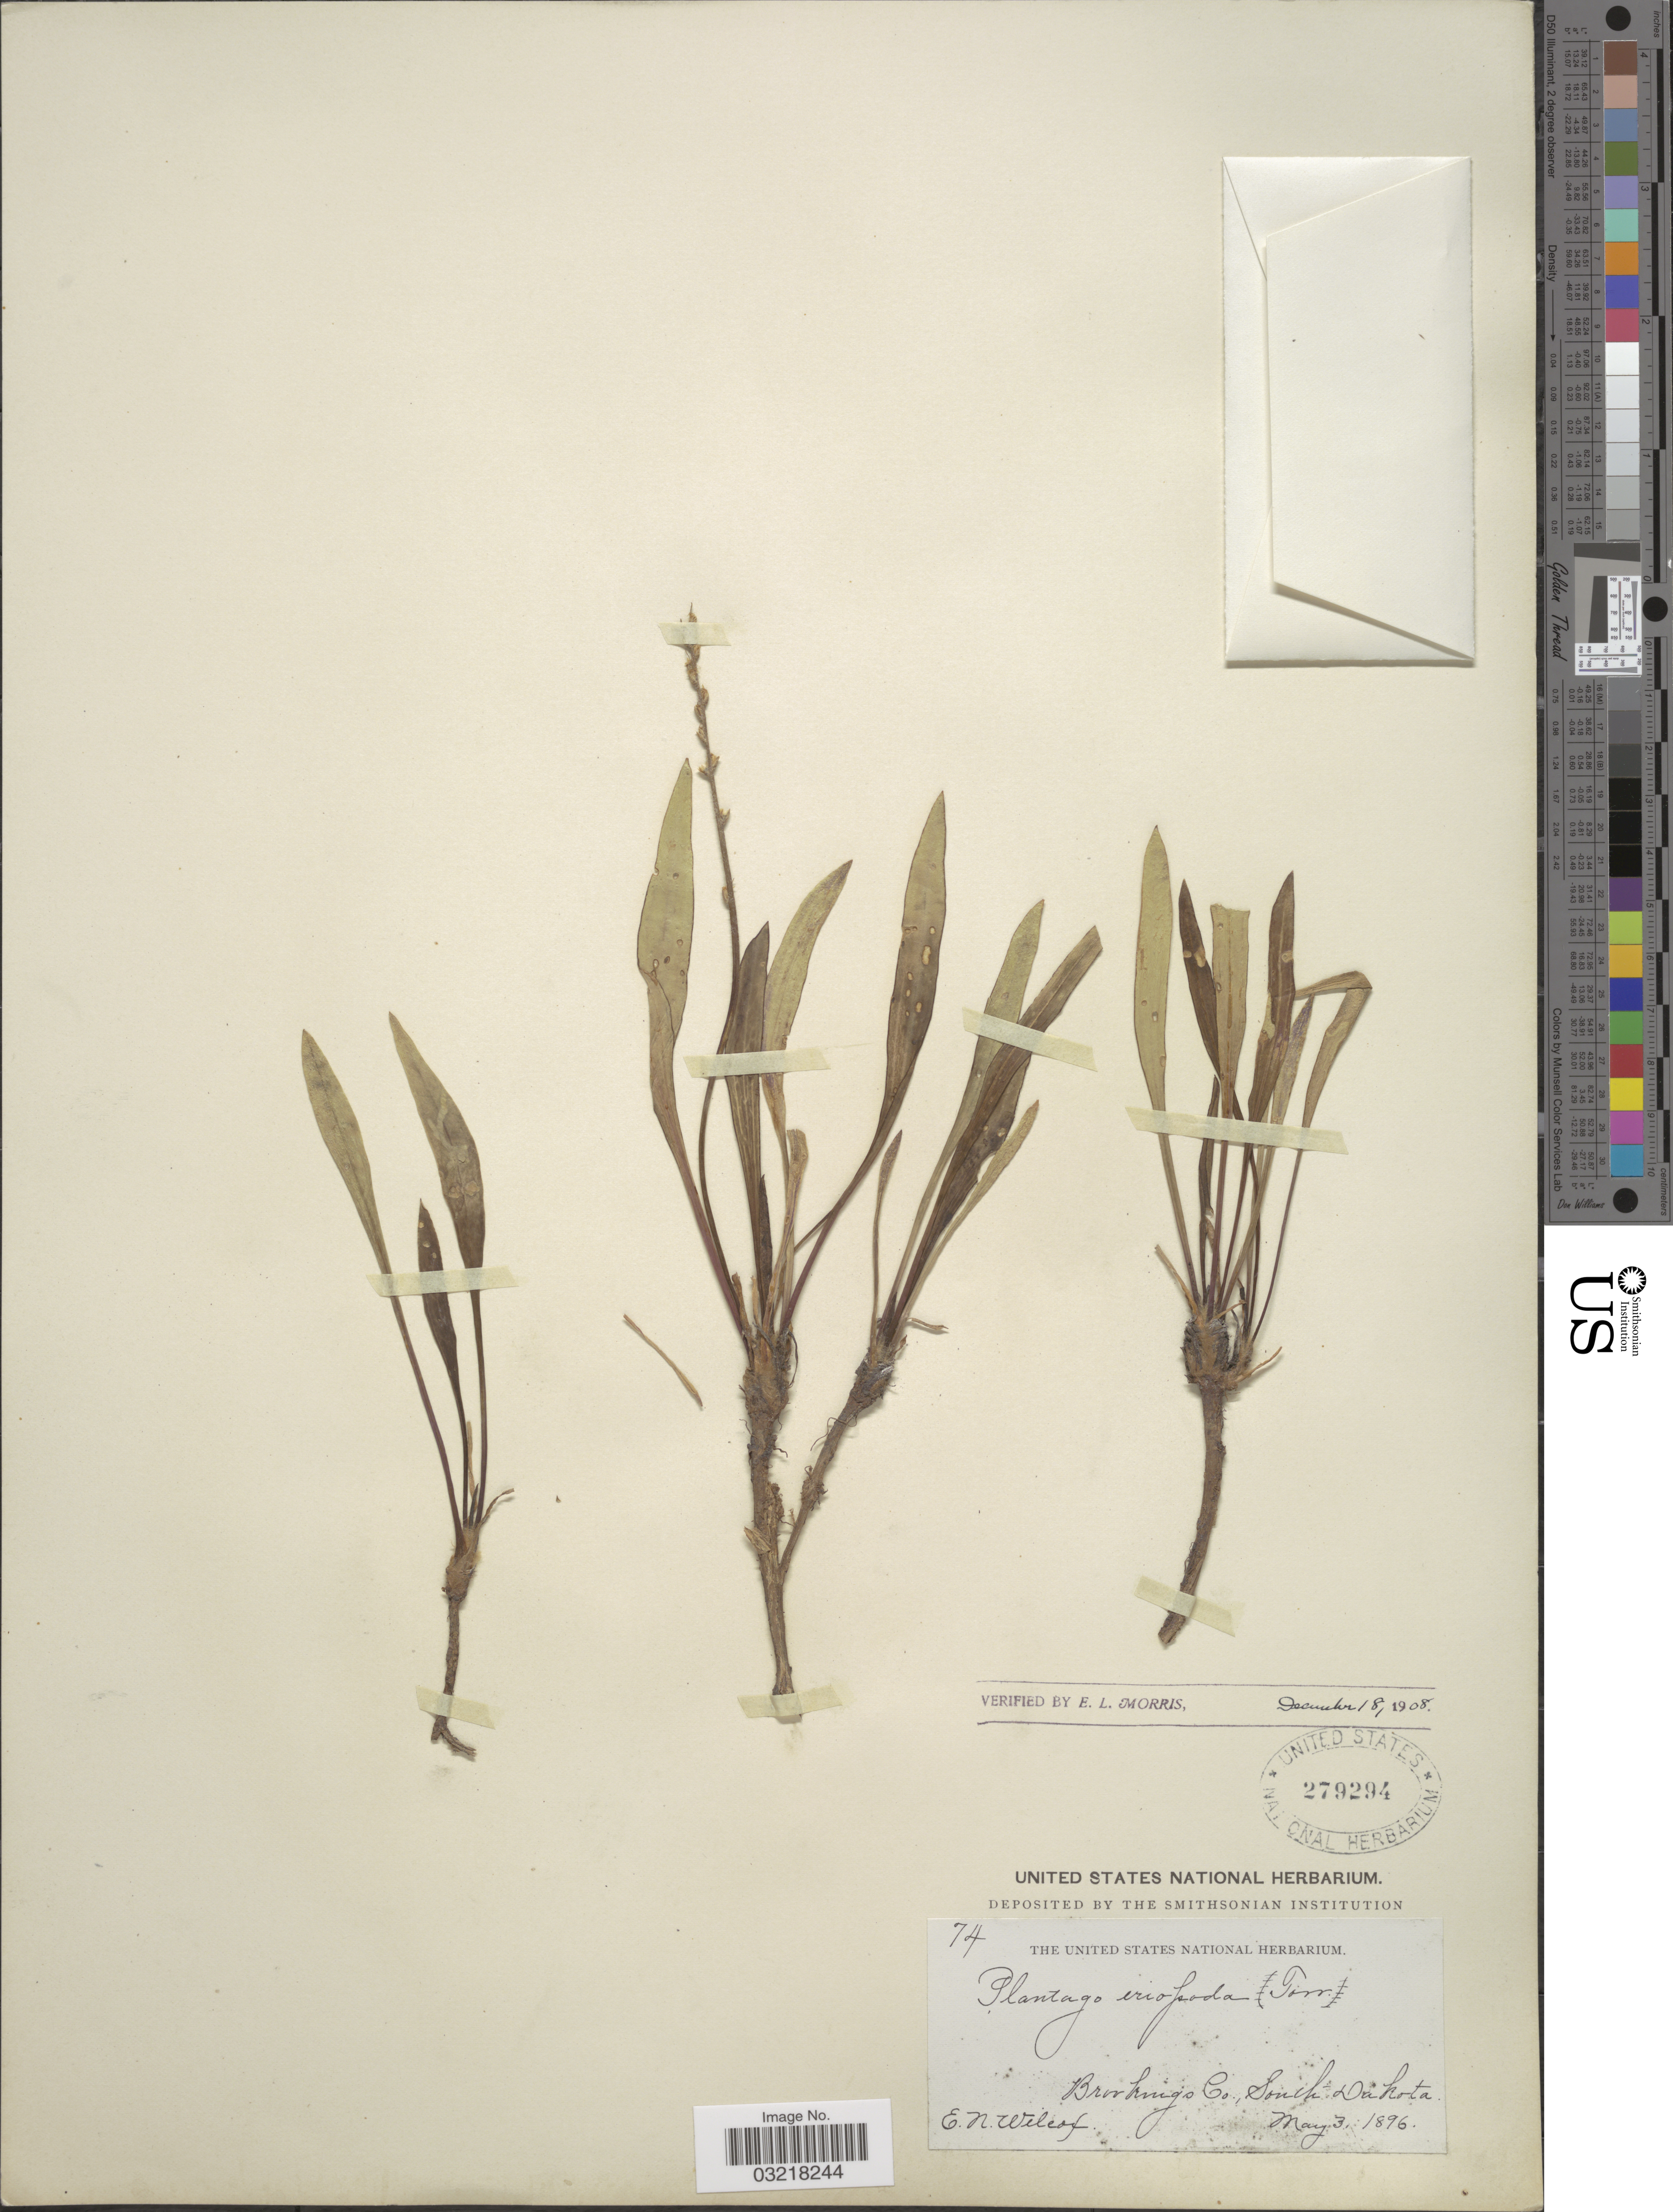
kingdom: Plantae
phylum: Tracheophyta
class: Magnoliopsida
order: Lamiales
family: Plantaginaceae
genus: Plantago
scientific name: Plantago eriopoda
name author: Torr.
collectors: E. Wilcox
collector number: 74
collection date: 1896-05-03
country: United States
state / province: South Dakota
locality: Brookings Co.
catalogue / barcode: US 279294